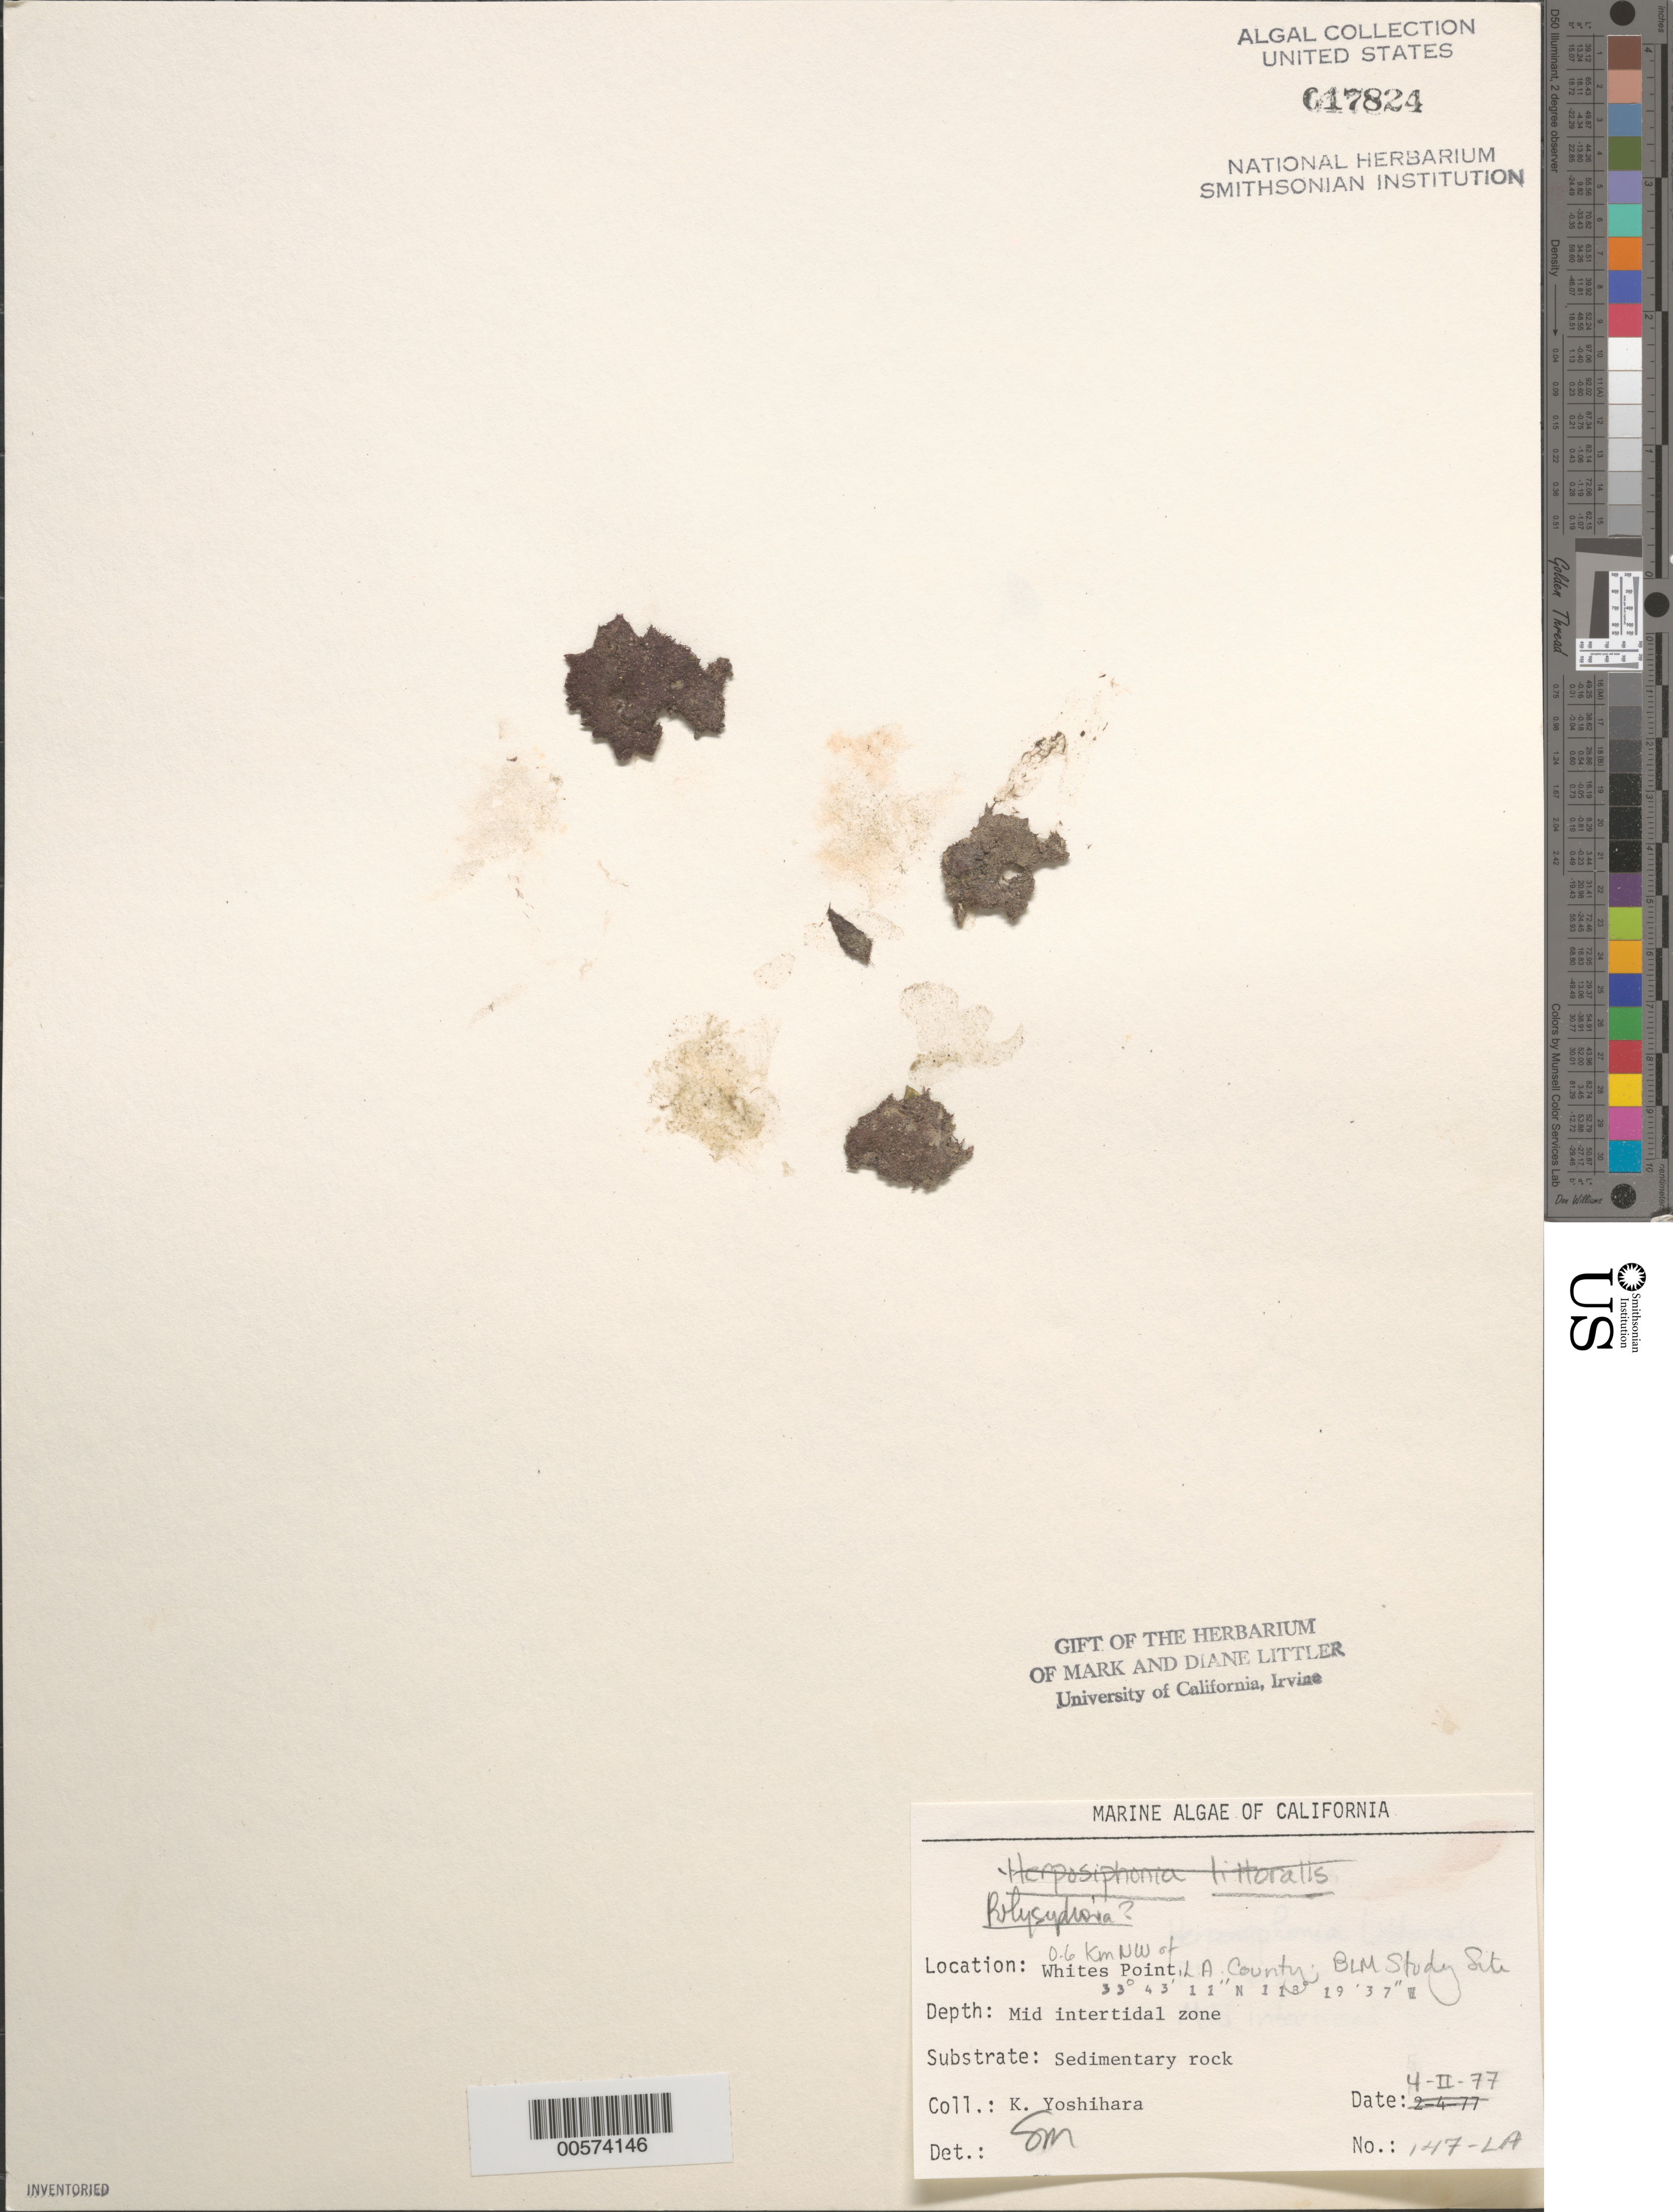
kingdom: Plantae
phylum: Rhodophyta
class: Florideophyceae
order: Ceramiales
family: Rhodomelaceae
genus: Polysiphonia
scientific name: Polysiphonia sp.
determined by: Murray, S. N.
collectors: K. Yoshihara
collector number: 147-la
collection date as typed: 04 Feb 1977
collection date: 1977-02-04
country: United States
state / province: California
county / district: Los Angeles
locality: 0.6 km northwest of Whites Point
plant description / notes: BLM-SOCALBIGHT Rocky Intertidal Survey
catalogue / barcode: US 17824